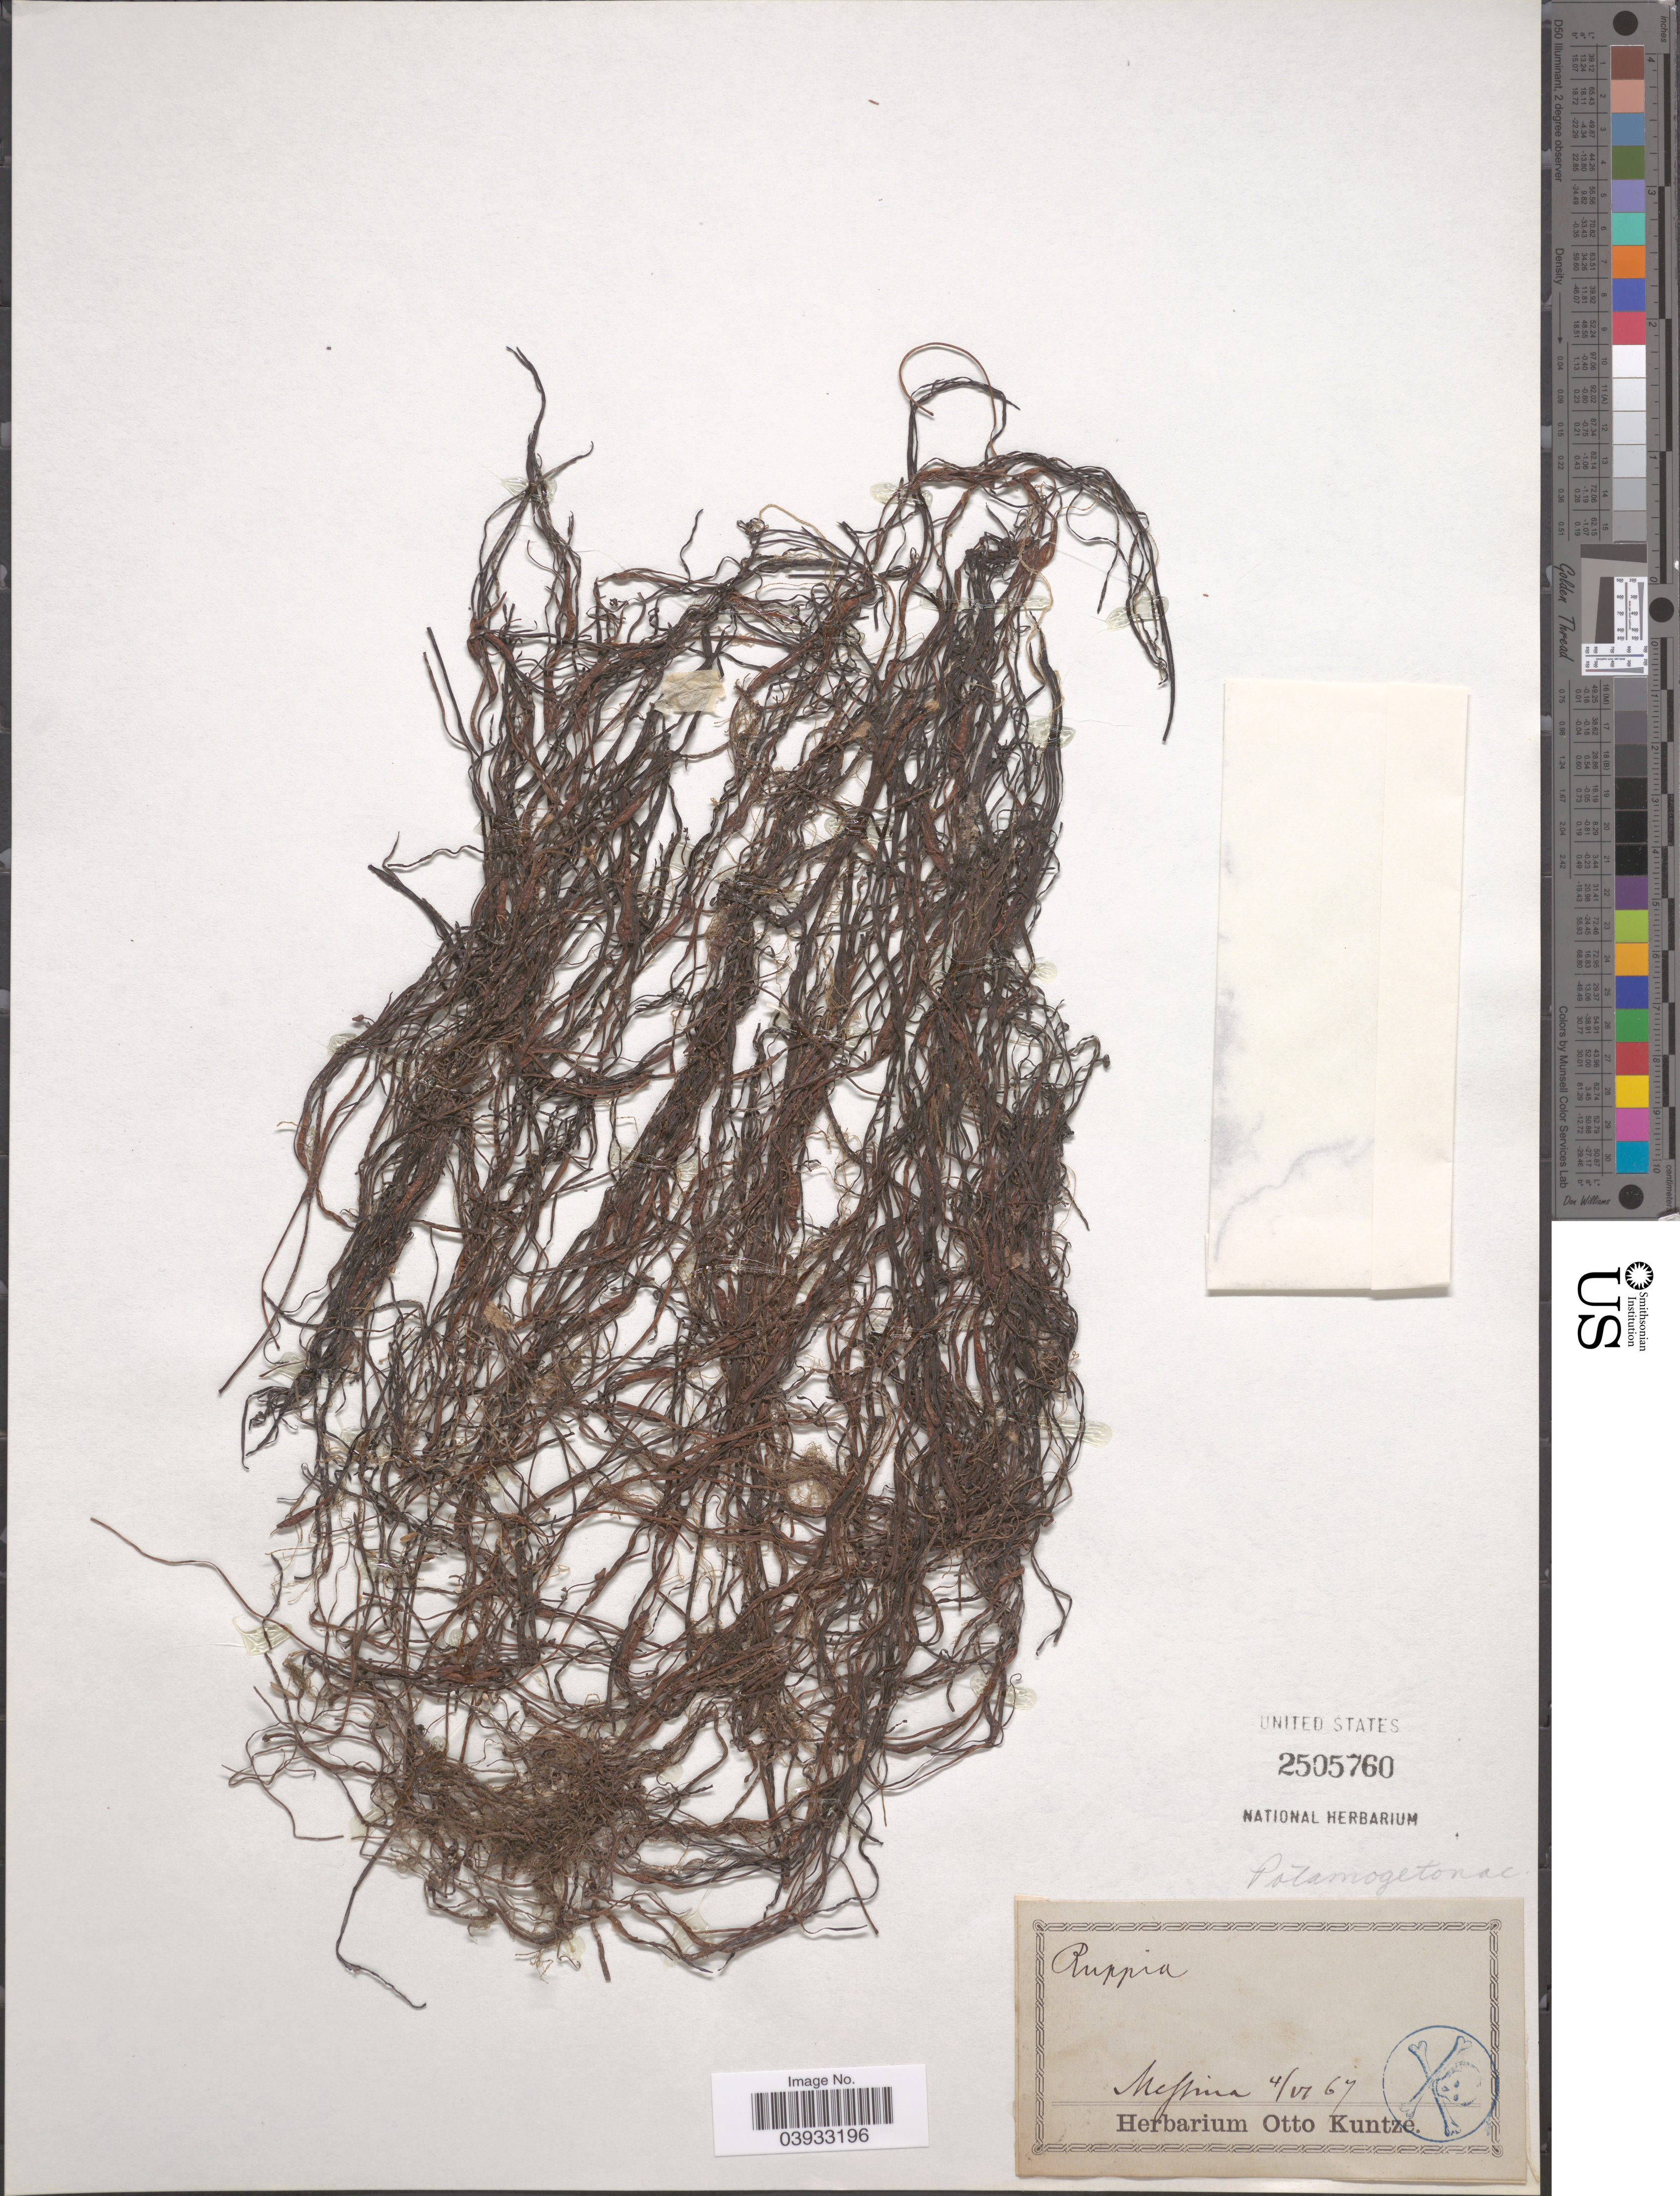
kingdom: Plantae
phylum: Tracheophyta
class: Liliopsida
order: Alismatales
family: Ruppiaceae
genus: Ruppia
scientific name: Ruppia sp.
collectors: ex herb. Otto Kuntze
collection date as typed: Transcribed d/m/y: 4/6/67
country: Italy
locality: Messina.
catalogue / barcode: US 2505760